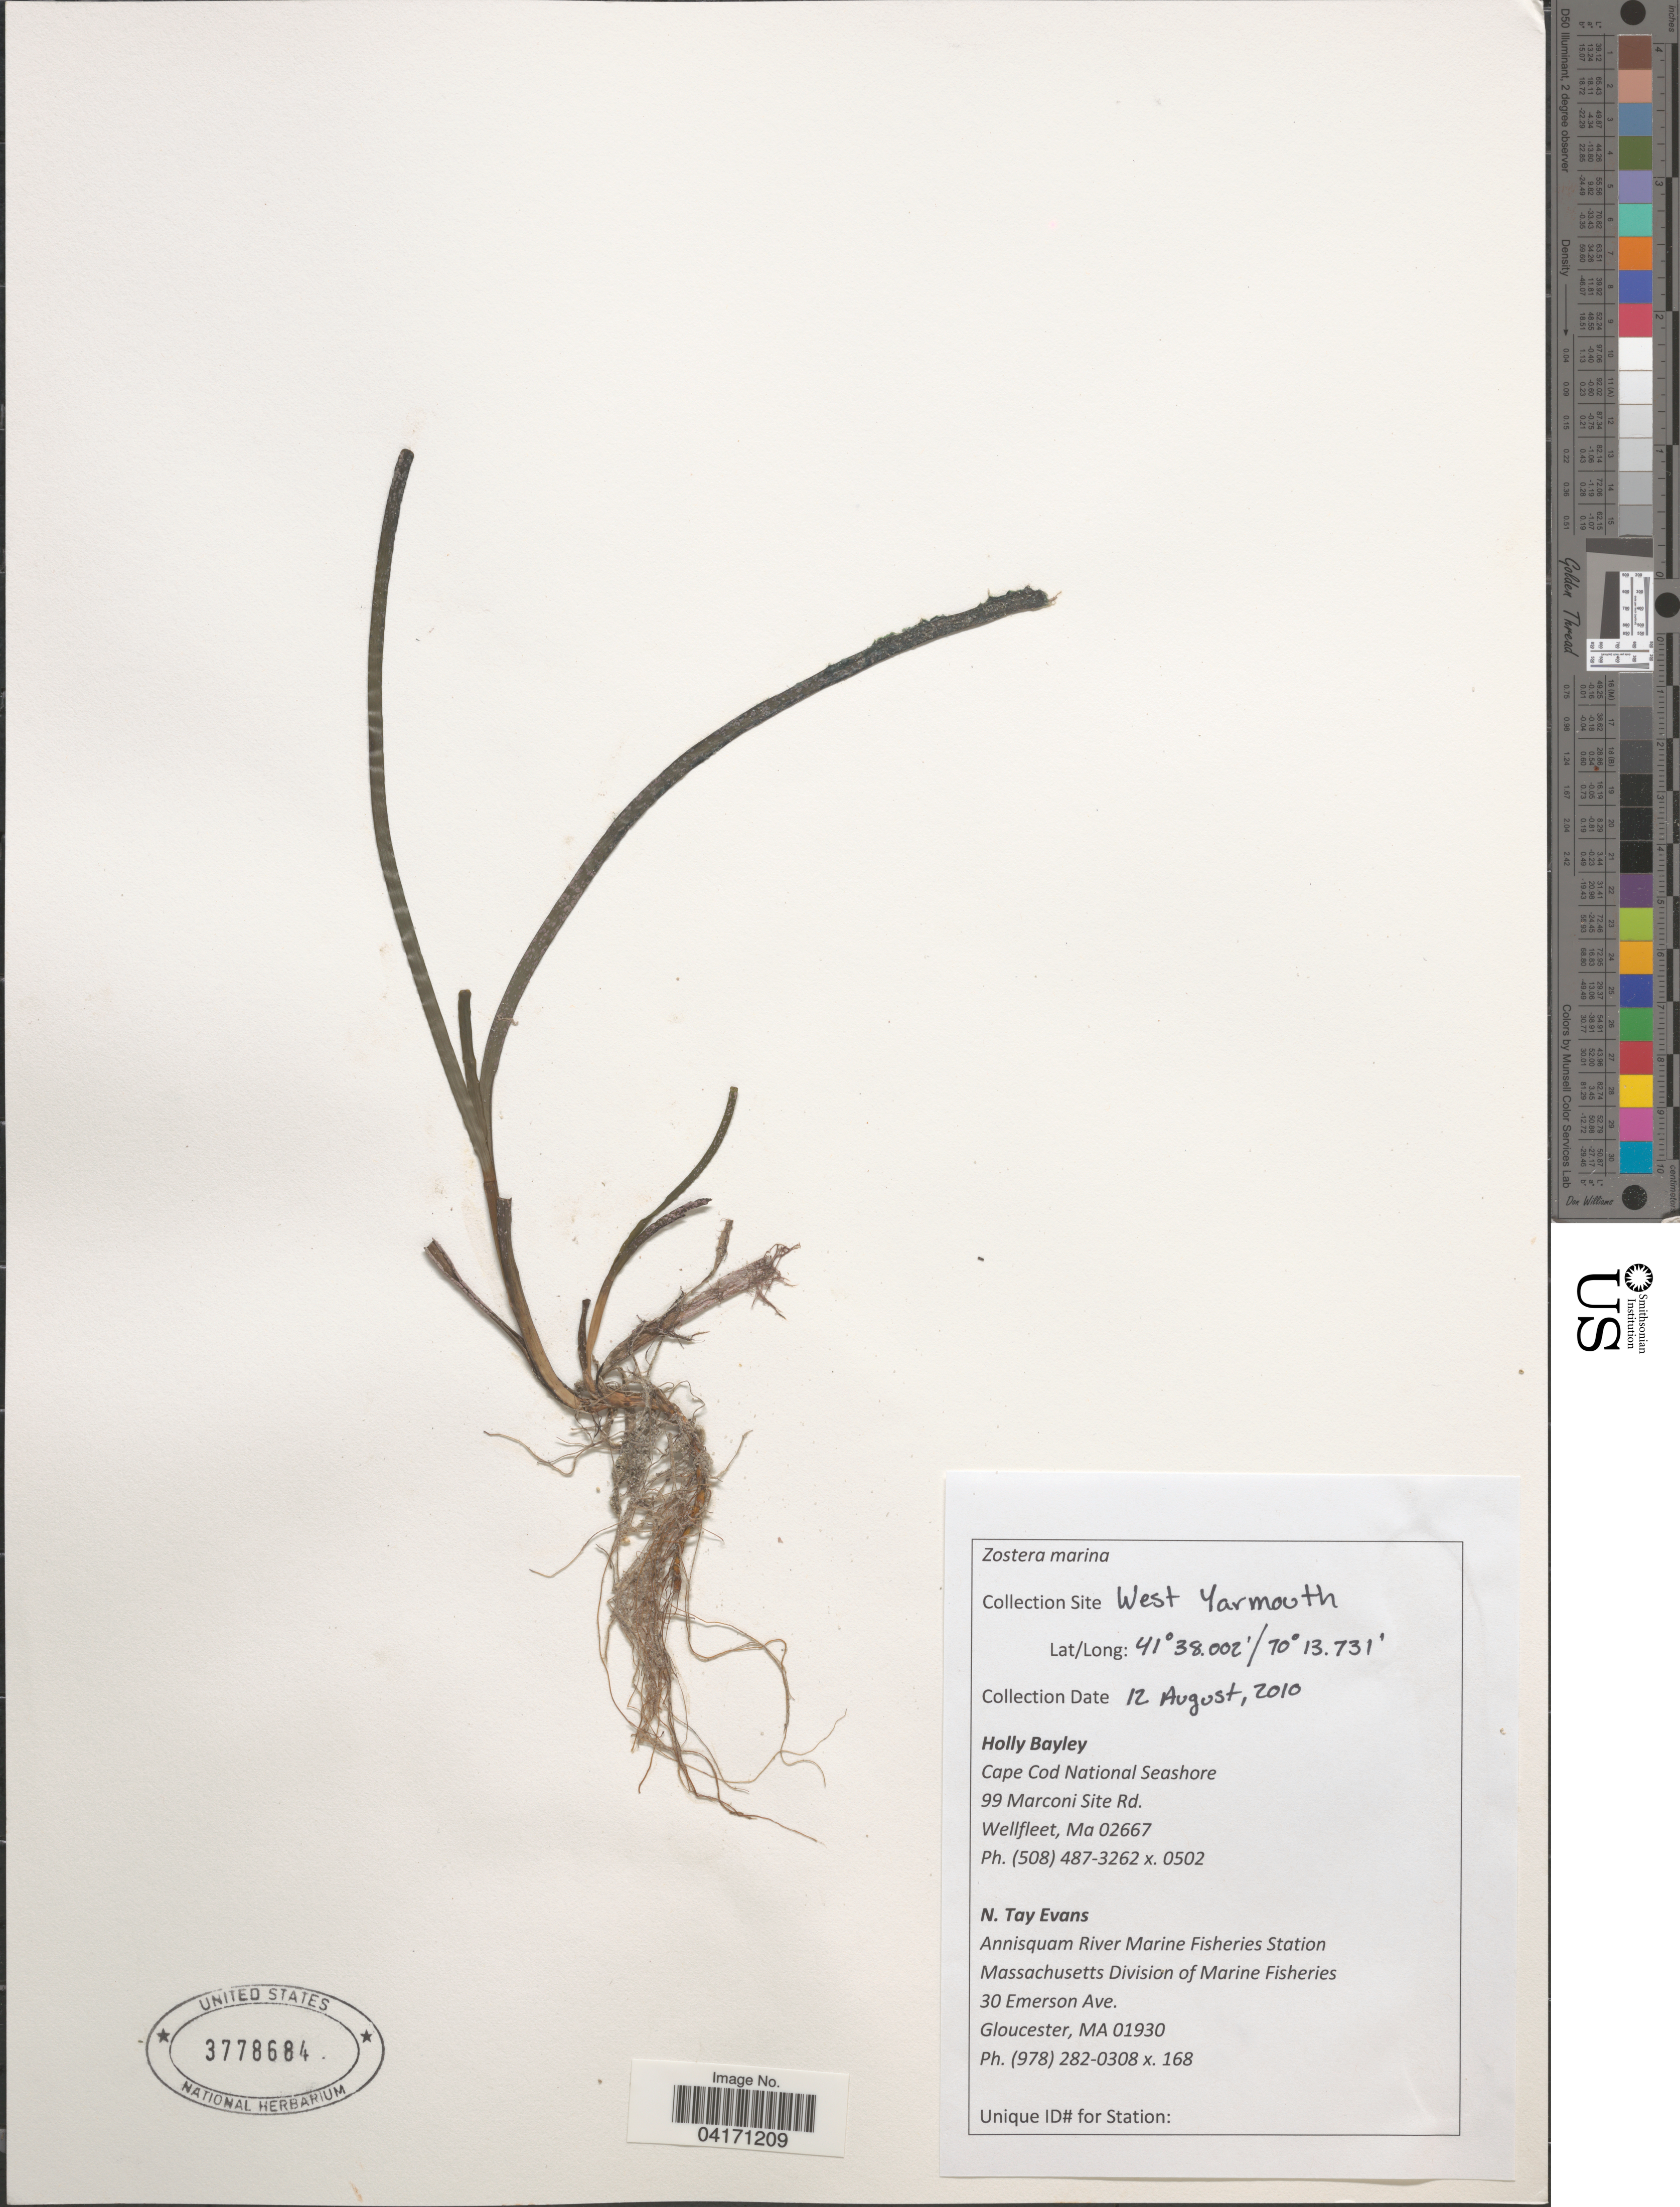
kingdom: Plantae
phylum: Tracheophyta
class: Liliopsida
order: Alismatales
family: Zosteraceae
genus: Zostera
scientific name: Zostera marina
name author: L.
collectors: H. Bayley & N. Evans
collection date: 2010-08-12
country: United States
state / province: Massachusetts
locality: West Yarmouth.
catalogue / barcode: US 3778684